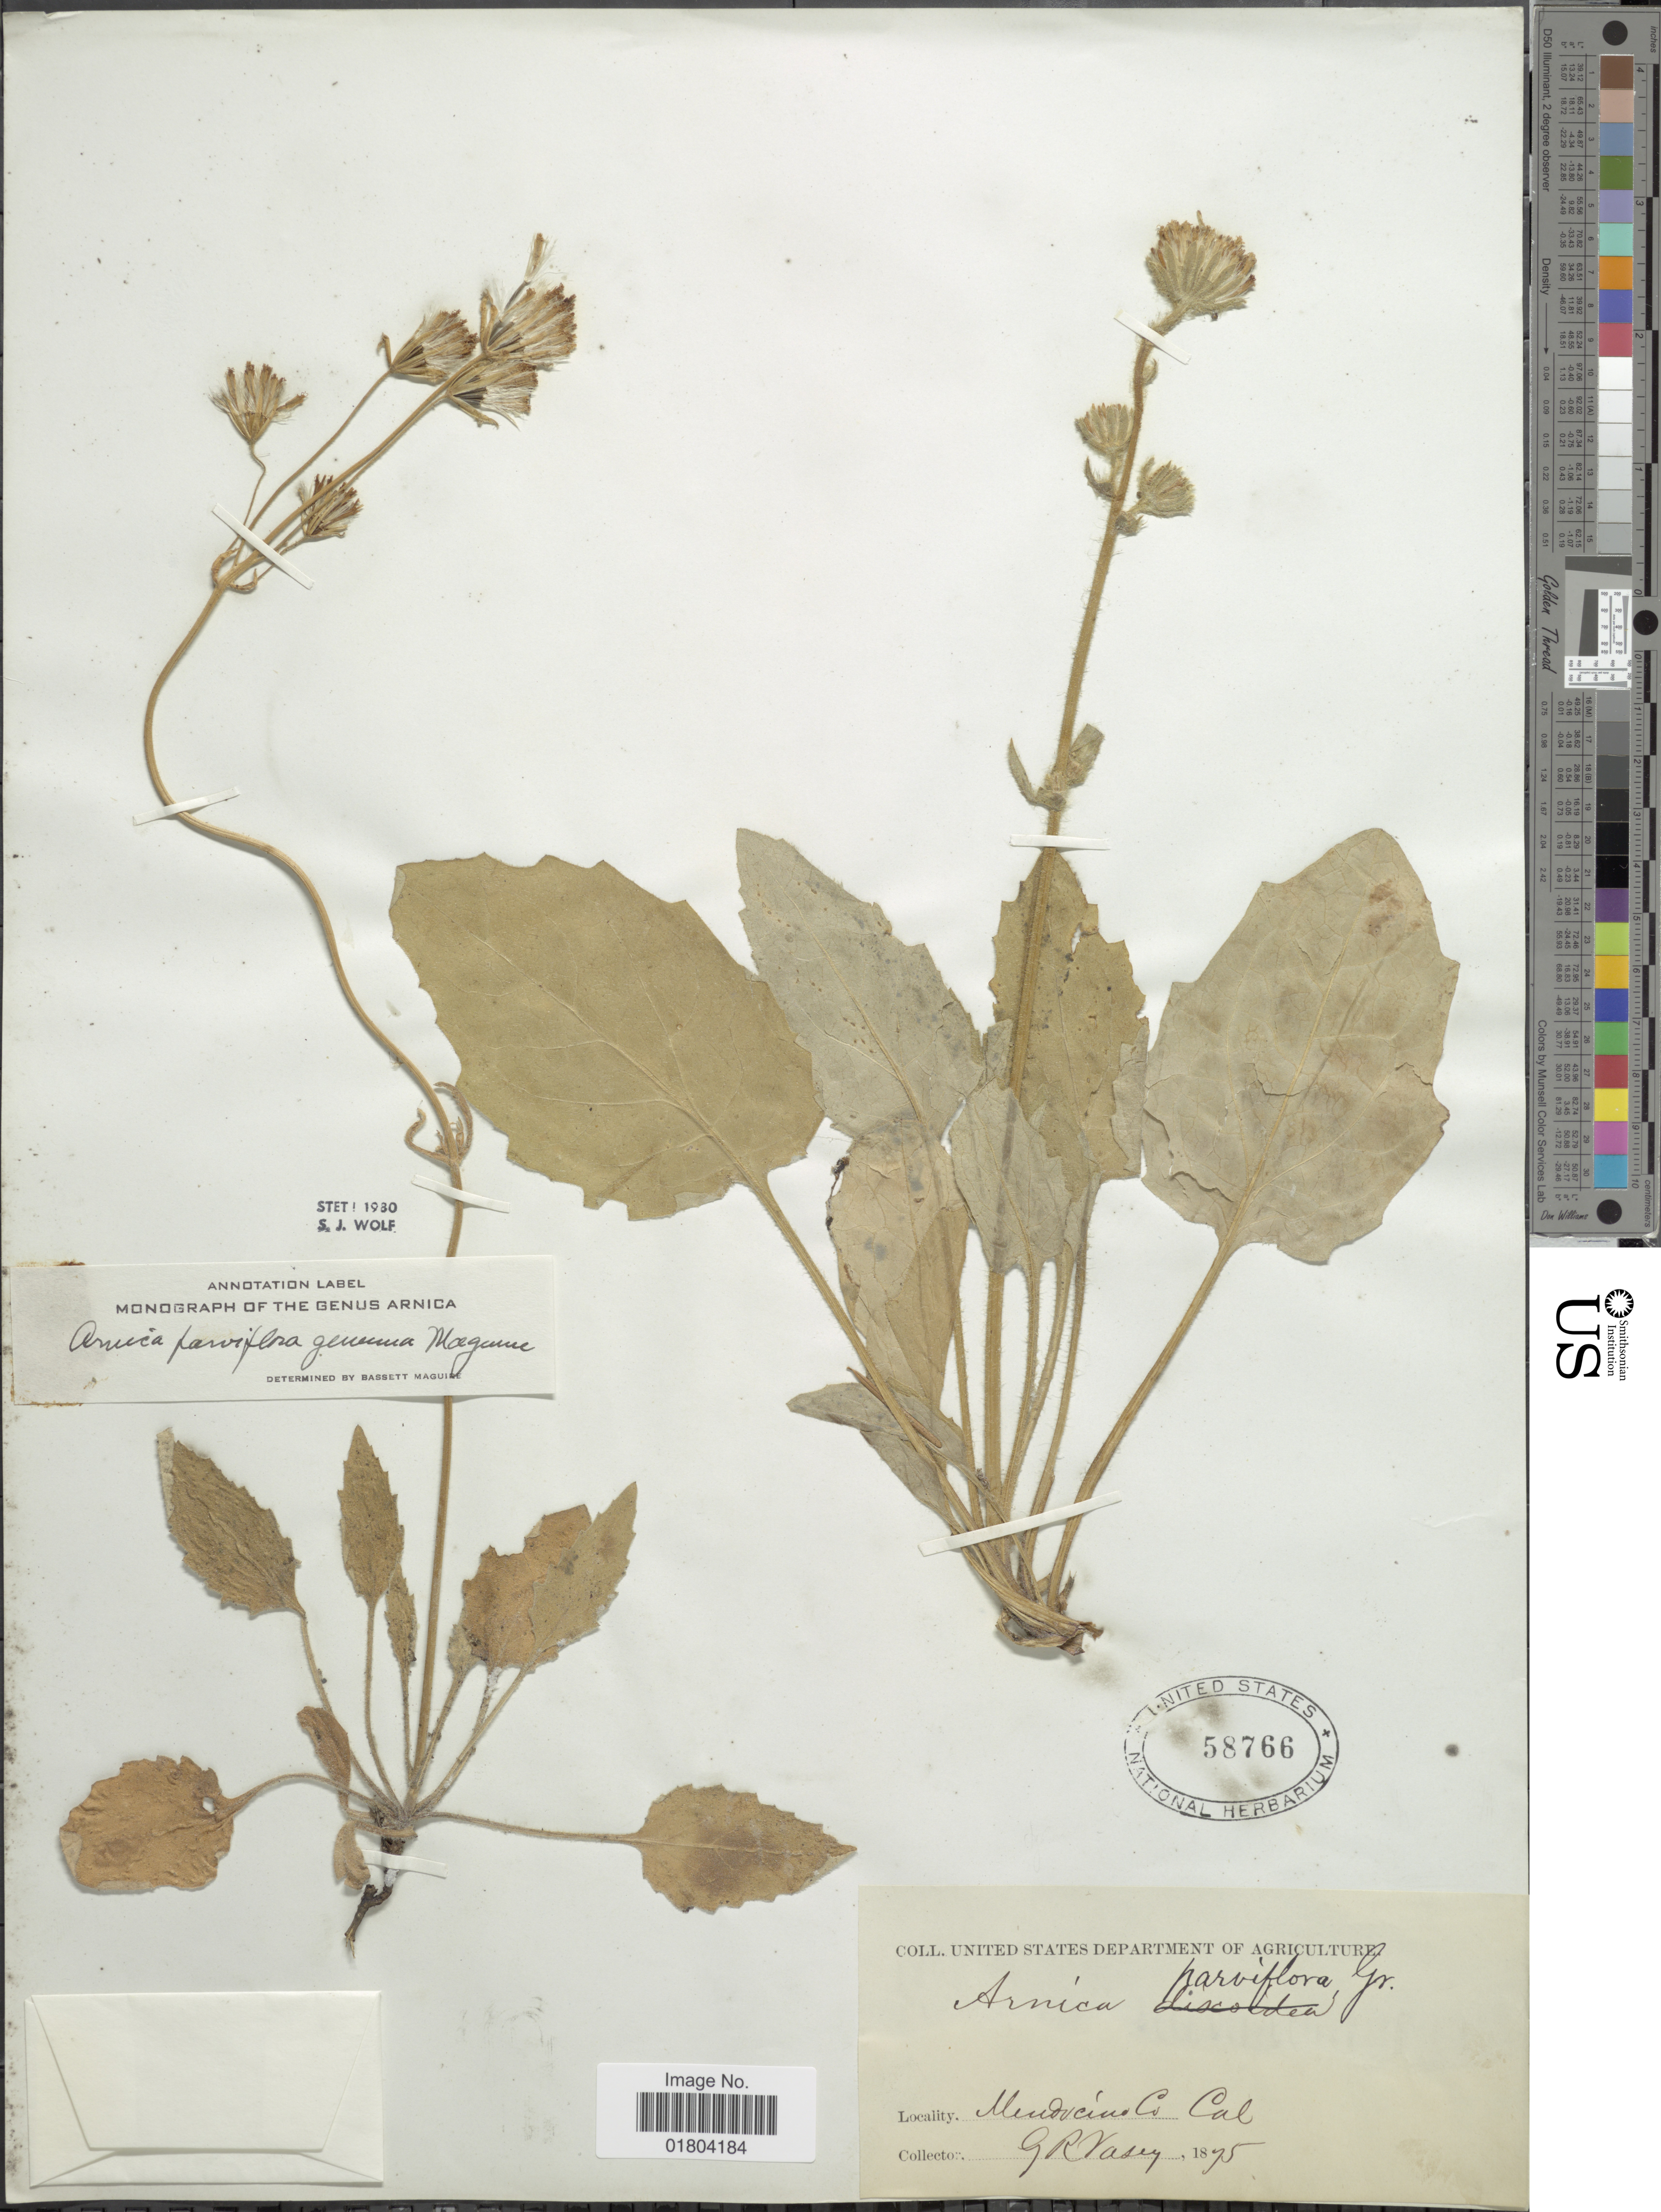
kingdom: Plantae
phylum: Tracheophyta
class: Magnoliopsida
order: Asterales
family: Asteraceae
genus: Arnica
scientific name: Arnica parviflora subsp. genuina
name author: Maguire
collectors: G. R. Vasey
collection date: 1875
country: United States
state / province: California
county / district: Mendocino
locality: Mendocino Co.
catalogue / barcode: US 58766